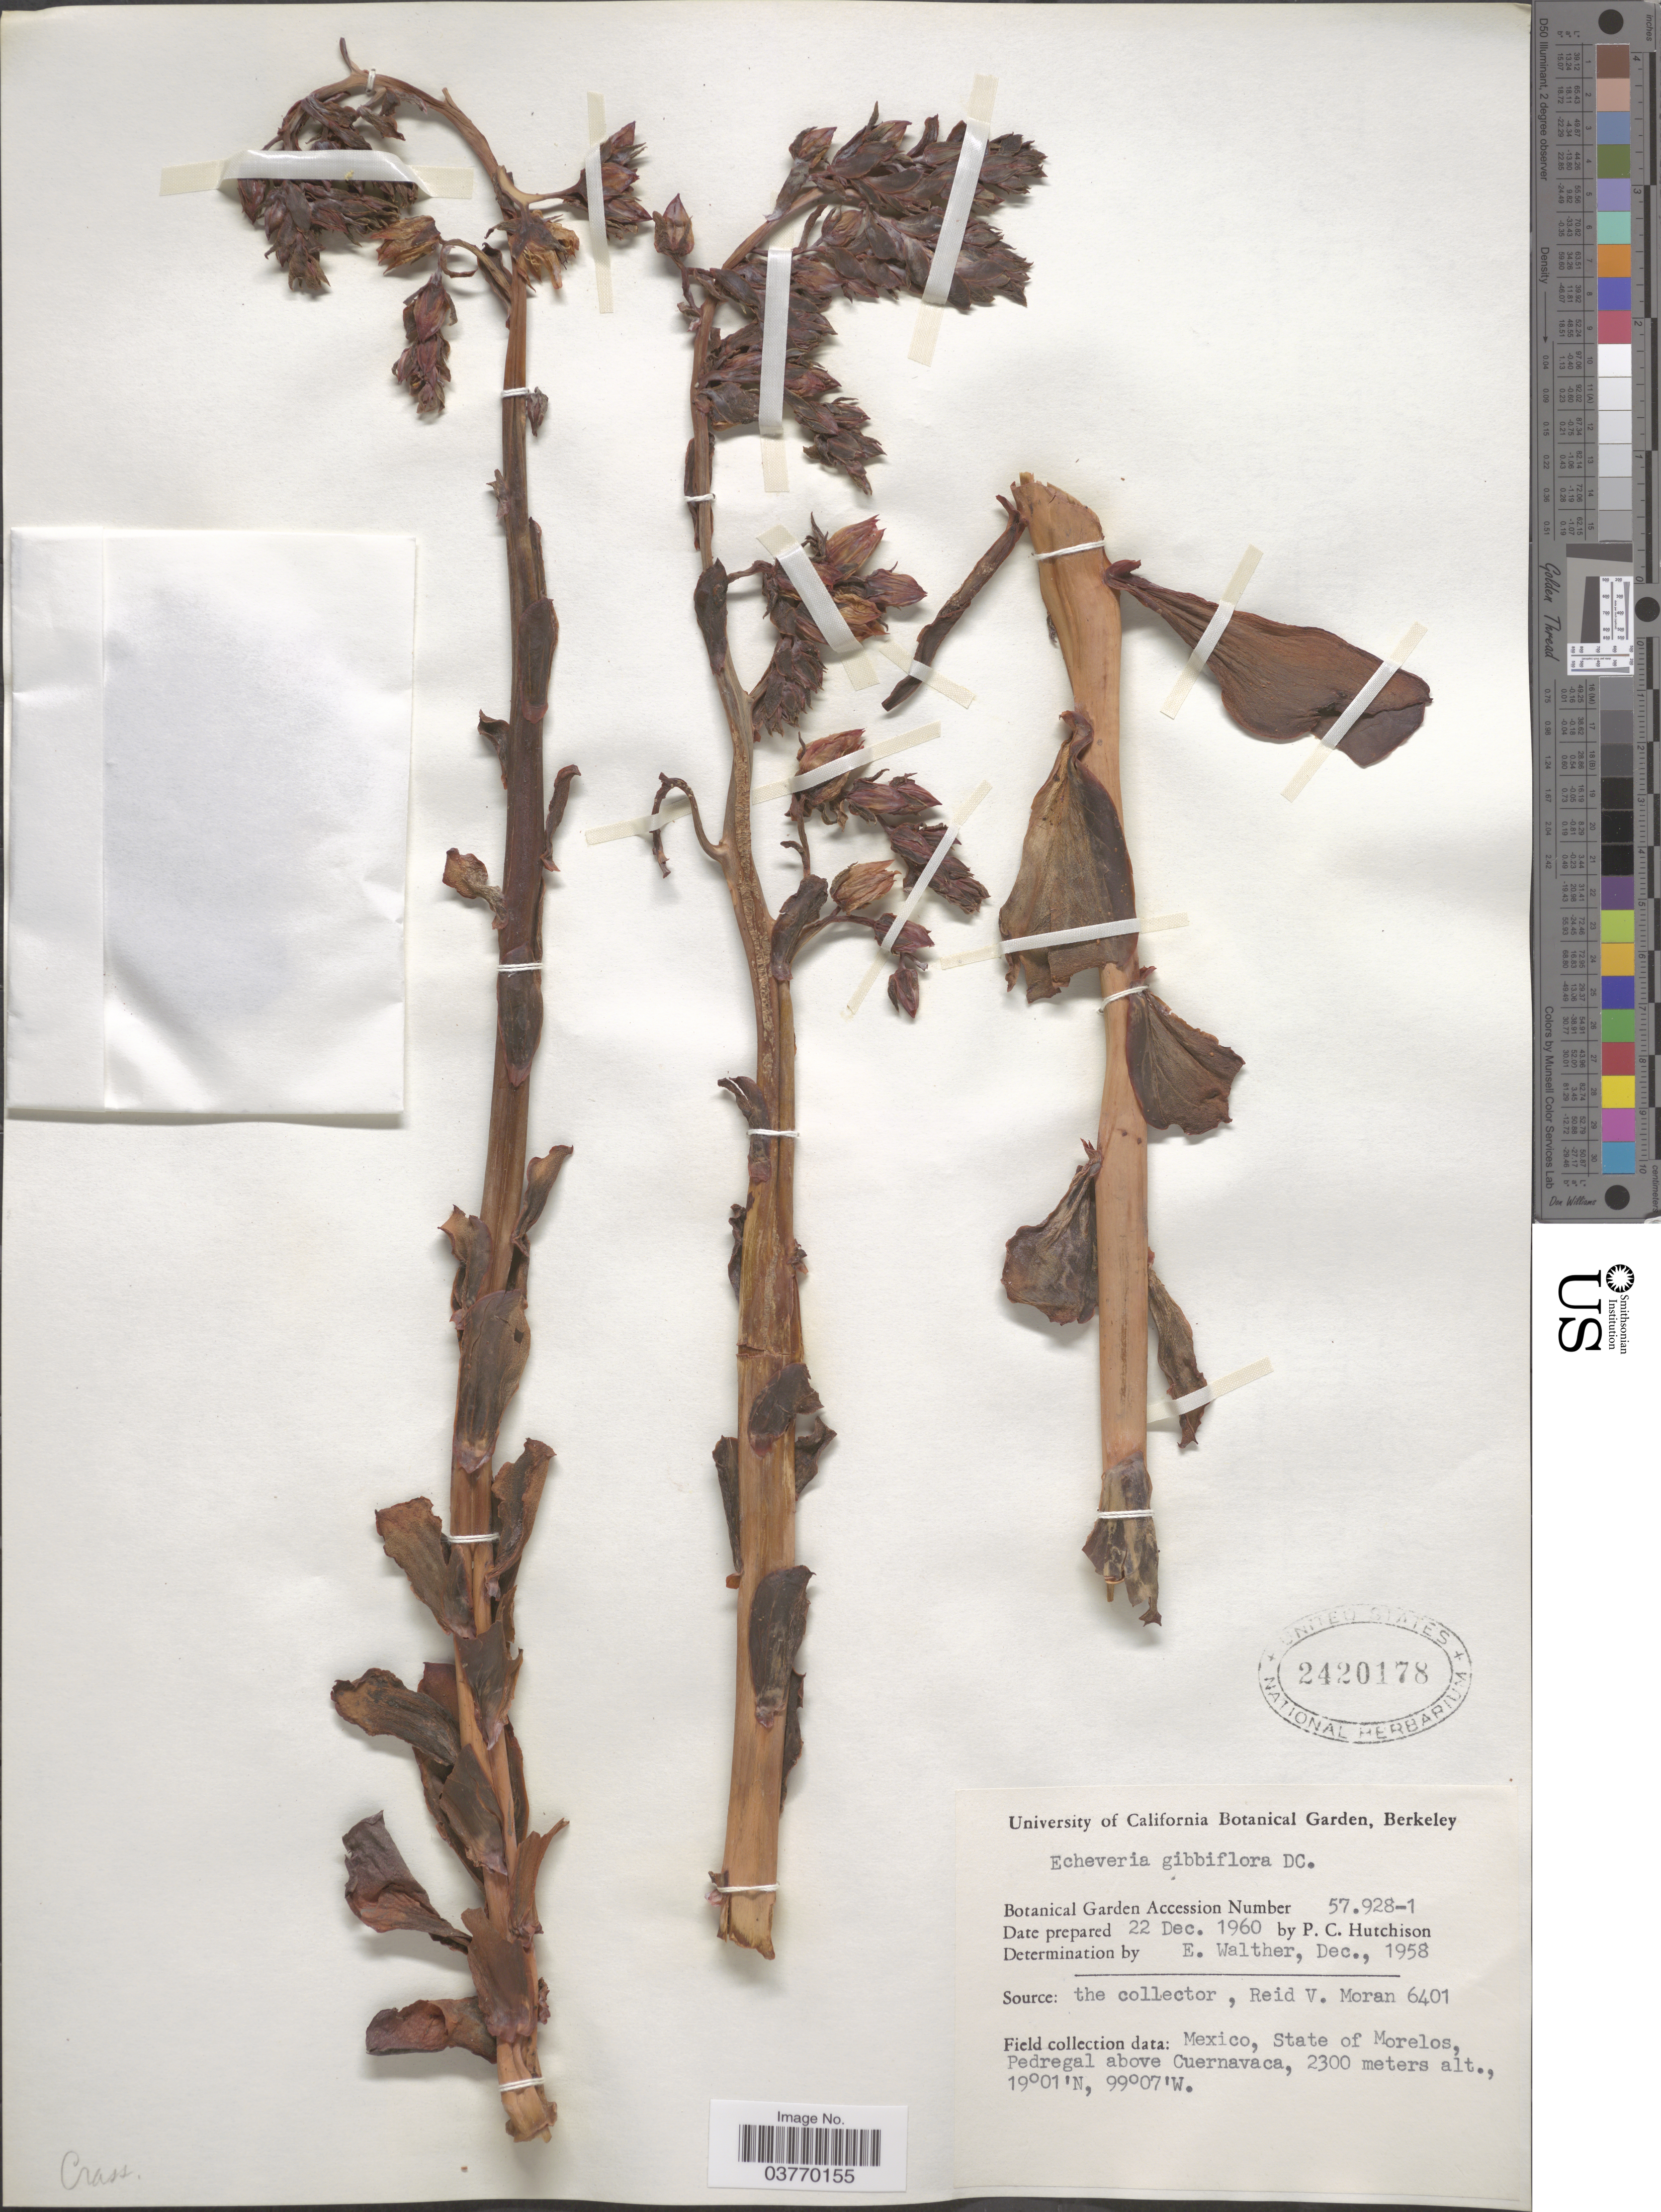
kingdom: Plantae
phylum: Tracheophyta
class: Magnoliopsida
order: Saxifragales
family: Crassulaceae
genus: Echeveria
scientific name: Echeveria gibbiflora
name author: DC.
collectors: P. C. Hutchison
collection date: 1960-12-22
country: United States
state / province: California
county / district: Alameda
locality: University of California Botanical Garden, Berkeley.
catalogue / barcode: US 2420178